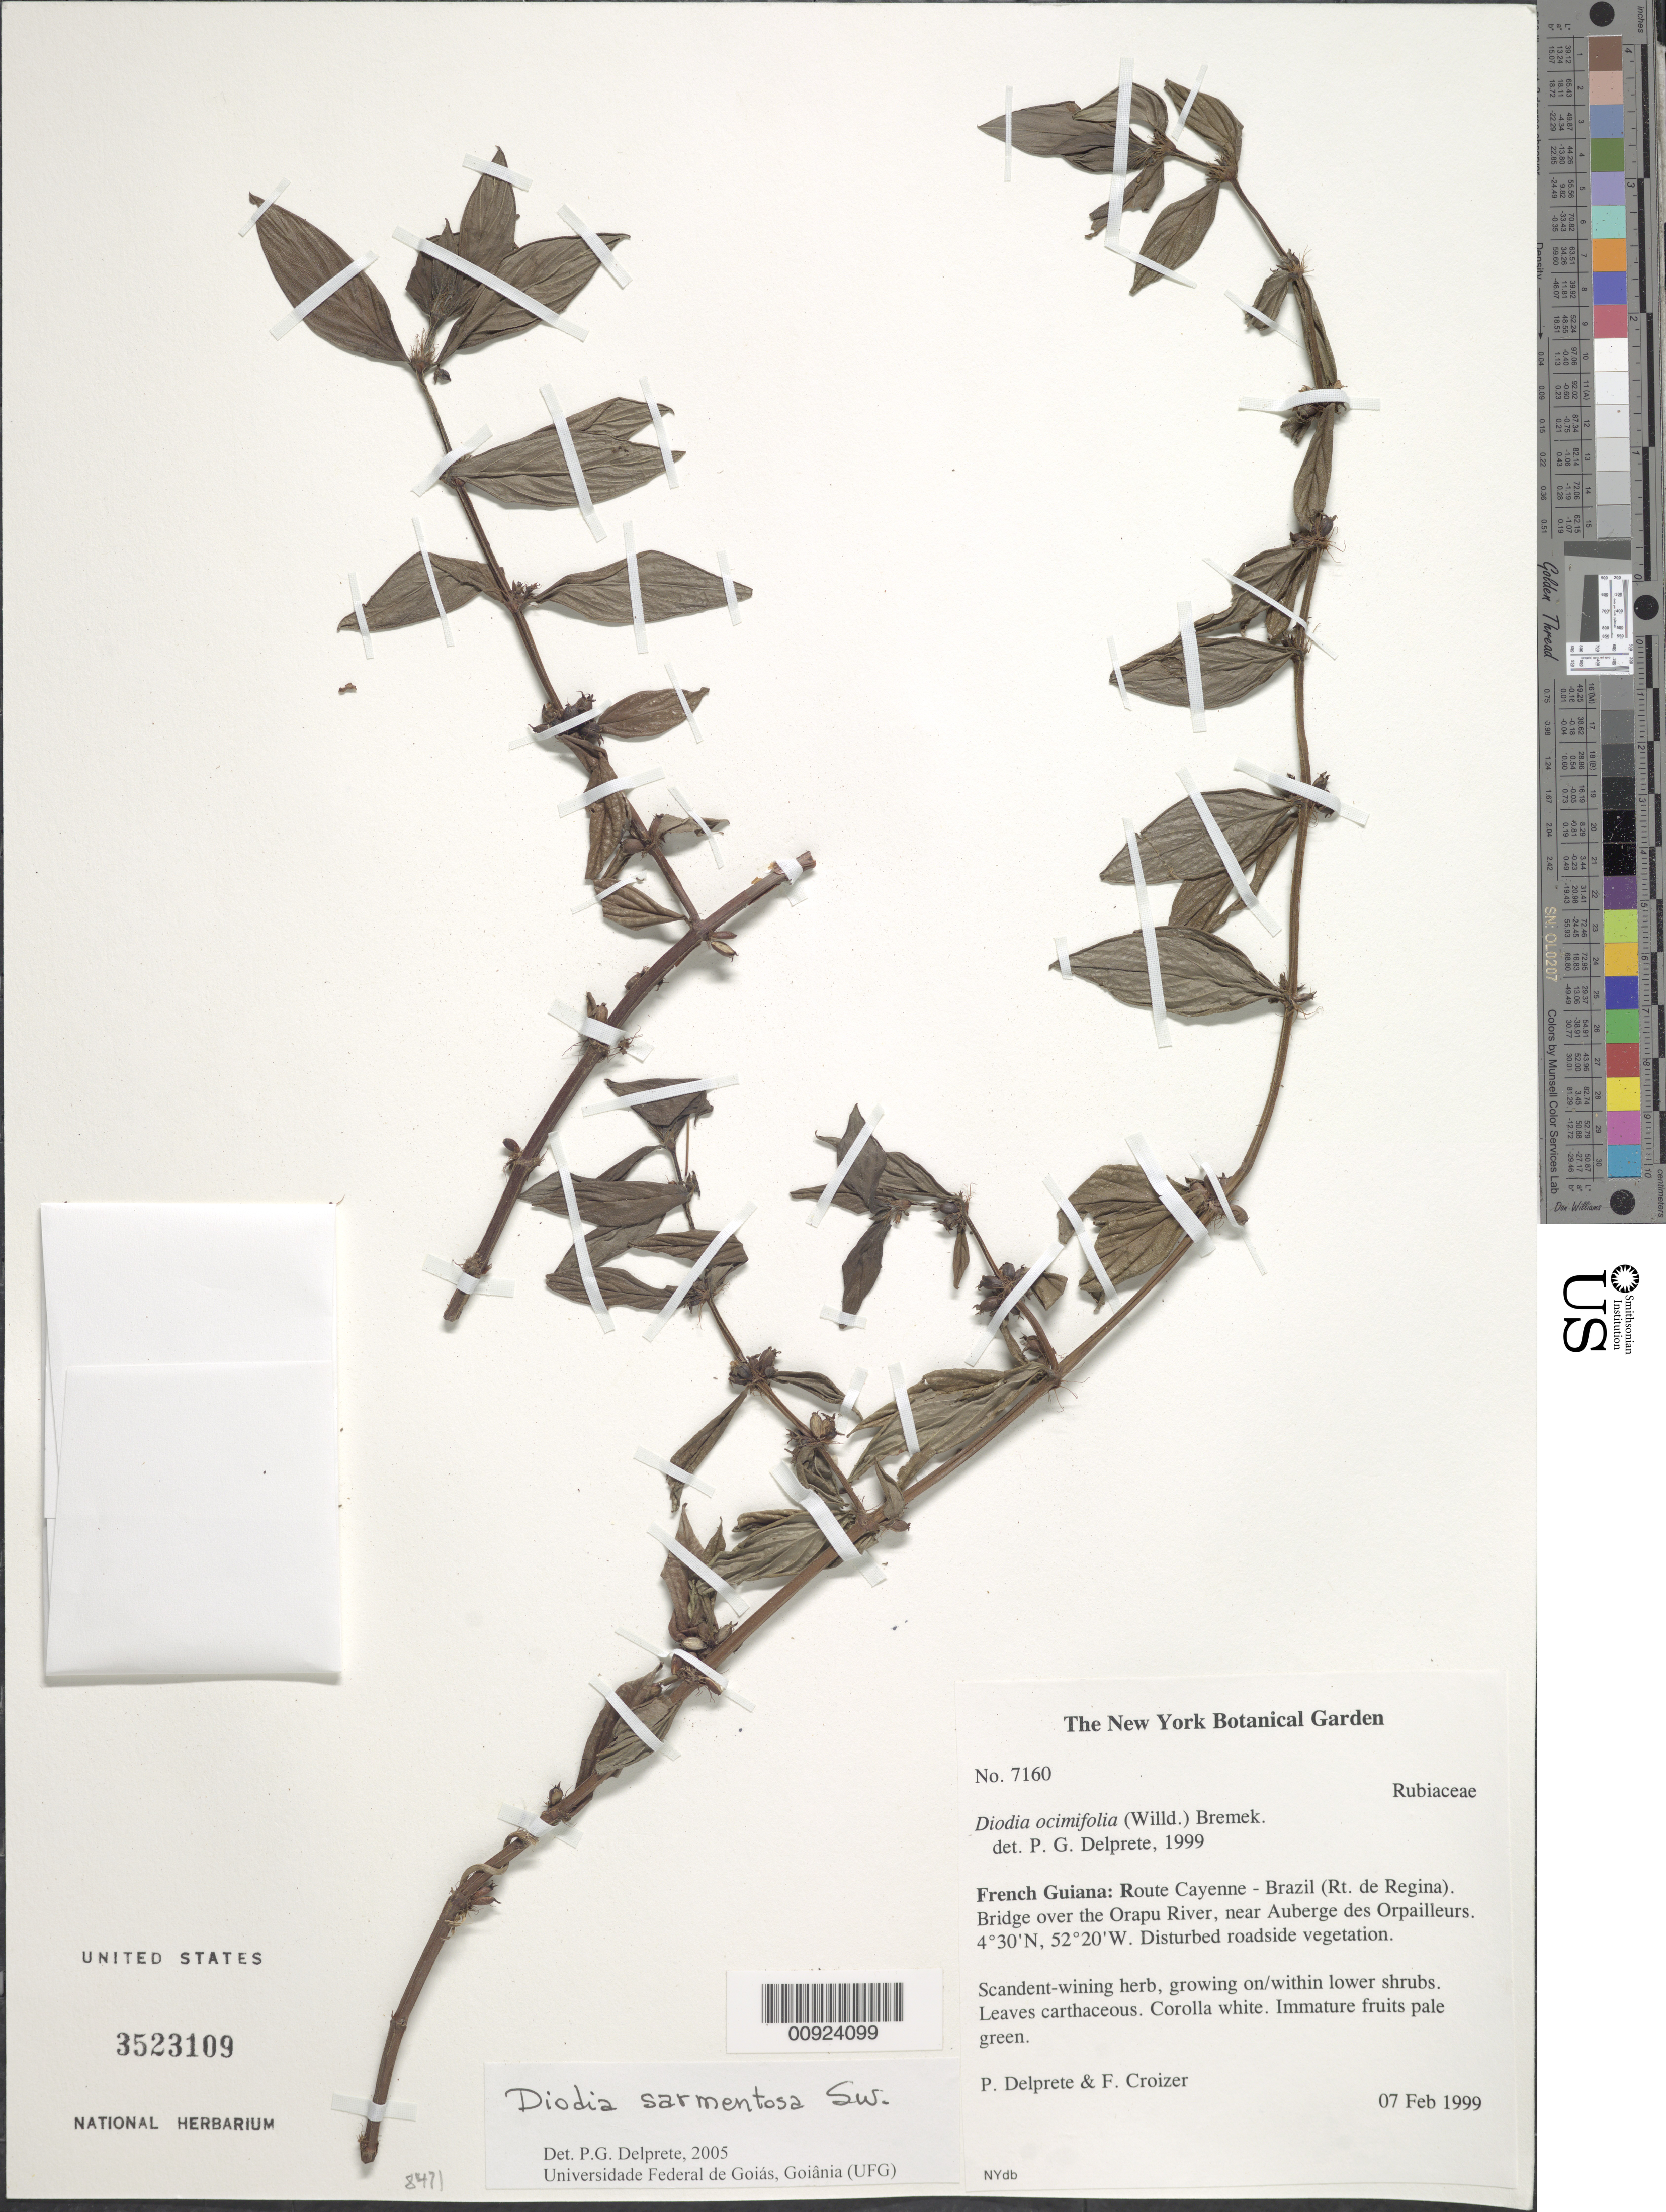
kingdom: Plantae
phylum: Tracheophyta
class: Magnoliopsida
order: Gentianales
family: Rubiaceae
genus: Diodia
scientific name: Diodia ocymifolia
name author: (Willd. ex Roem. & Schult.) Bremek.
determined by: Delprete, P. G., Herb. de Guyane Cay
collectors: P. G. Delprete & F. Crozier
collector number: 7160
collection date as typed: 7-Feb-99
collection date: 1999-02-07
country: French Guiana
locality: Rt. Cayenne - Brasil (Rt. de Regina). Bridge over the Orapu River, near Auberge des Orpailleurs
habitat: Disturbed roadside vegetation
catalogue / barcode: US 3523109